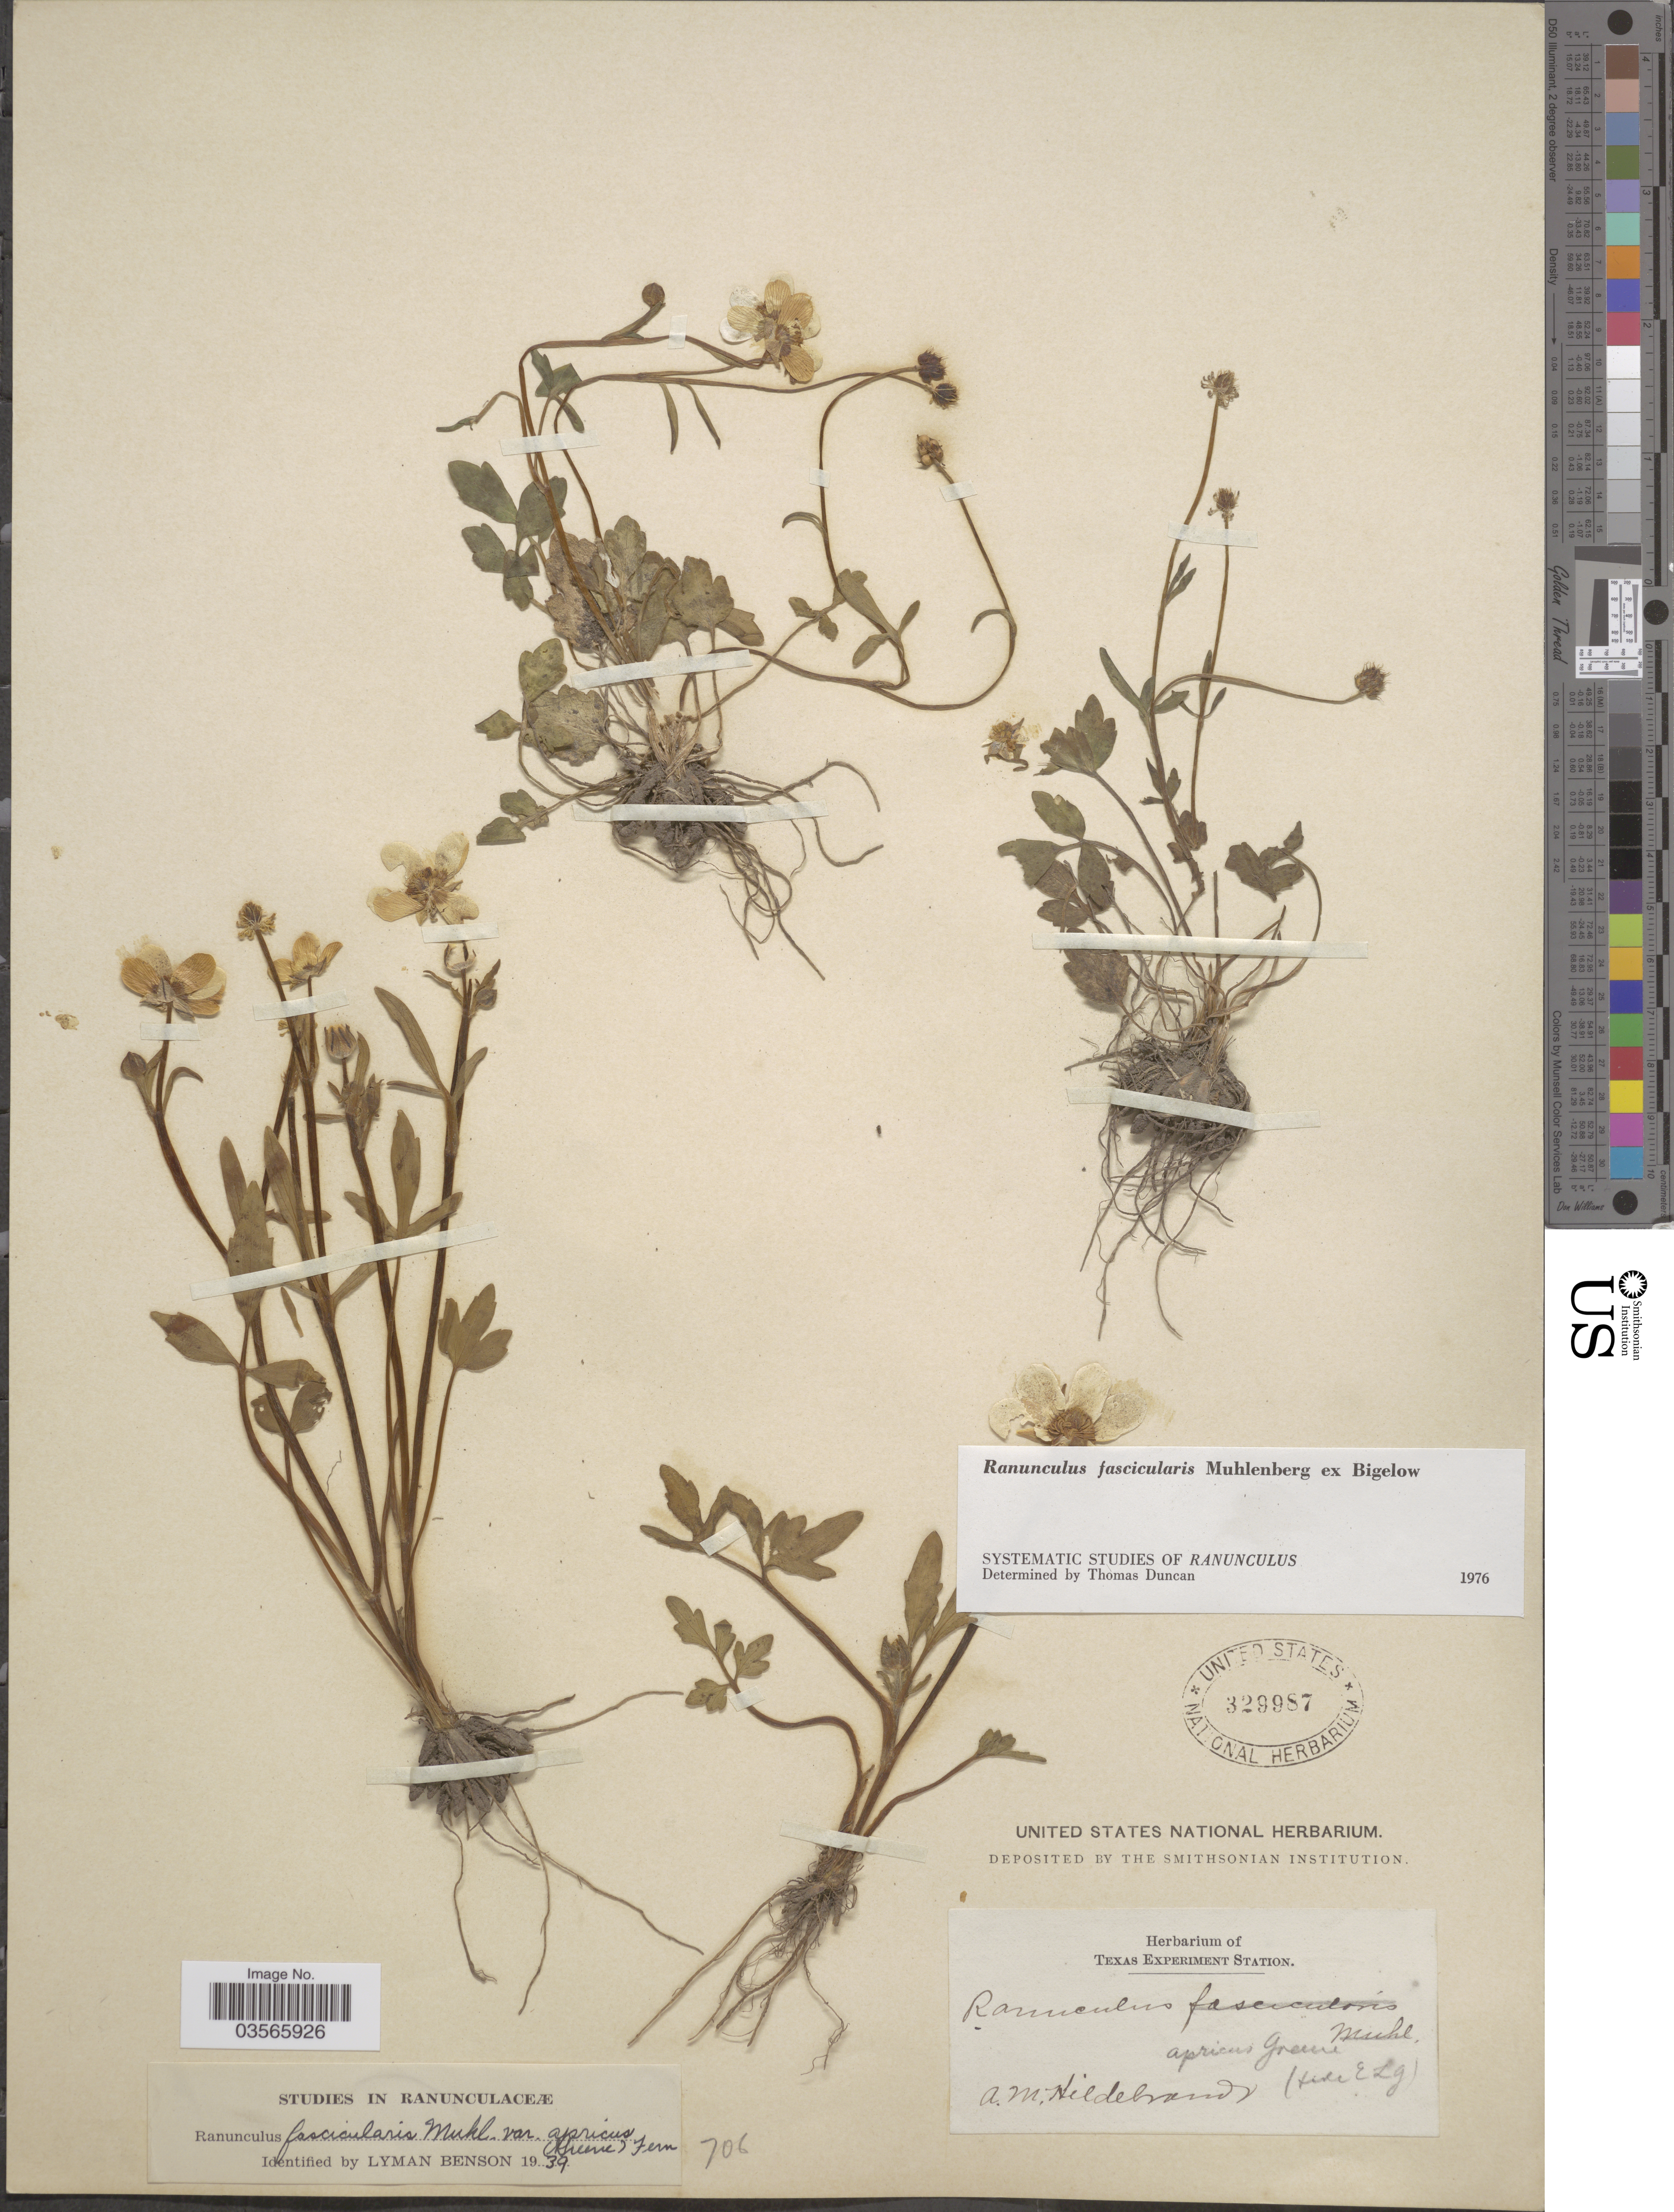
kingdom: Plantae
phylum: Tracheophyta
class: Magnoliopsida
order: Ranunculales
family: Ranunculaceae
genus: Ranunculus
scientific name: Ranunculus fascicularis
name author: Muhl. ex Bigelow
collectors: A. Hildebrandt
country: United States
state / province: Texas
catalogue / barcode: US 329987